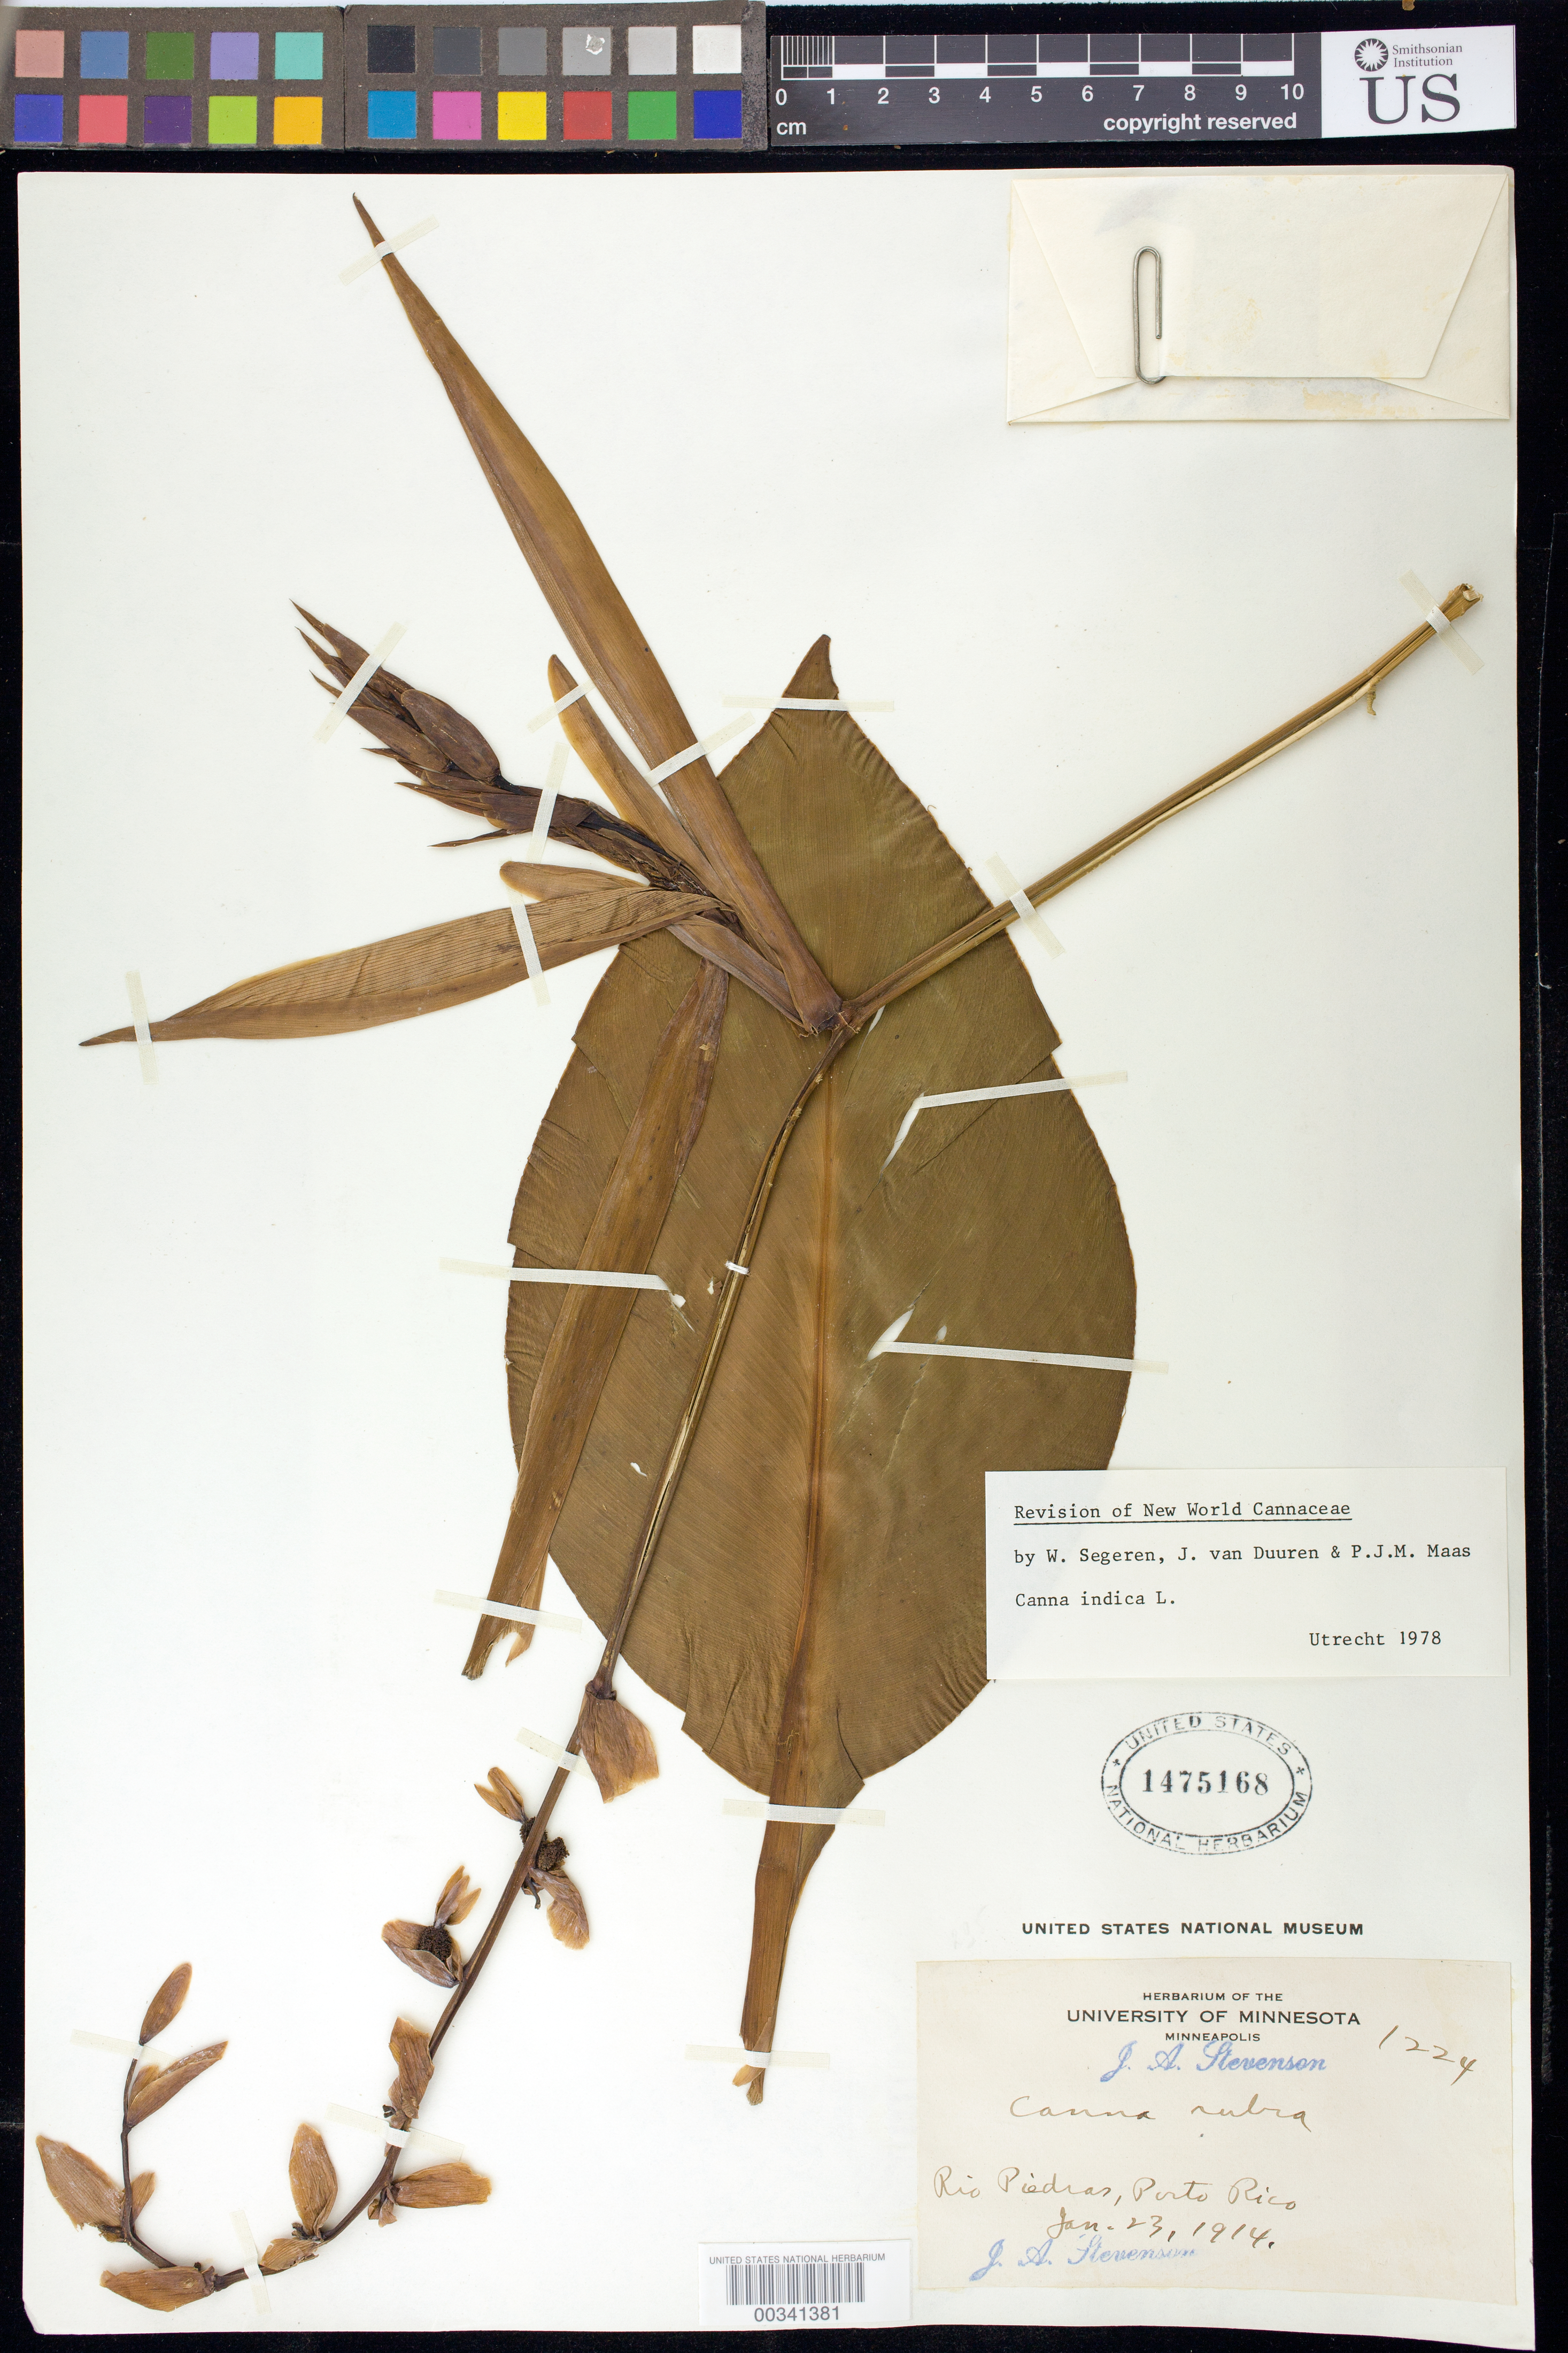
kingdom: Plantae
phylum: Tracheophyta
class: Liliopsida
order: Zingiberales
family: Cannaceae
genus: Canna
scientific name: Canna indica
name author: L.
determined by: Segeren, W.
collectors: J. Stevenson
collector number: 1224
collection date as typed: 23 Jan 1914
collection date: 1914-01-23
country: Puerto Rico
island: Greater Antilles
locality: Rio piedras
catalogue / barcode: US 1475168